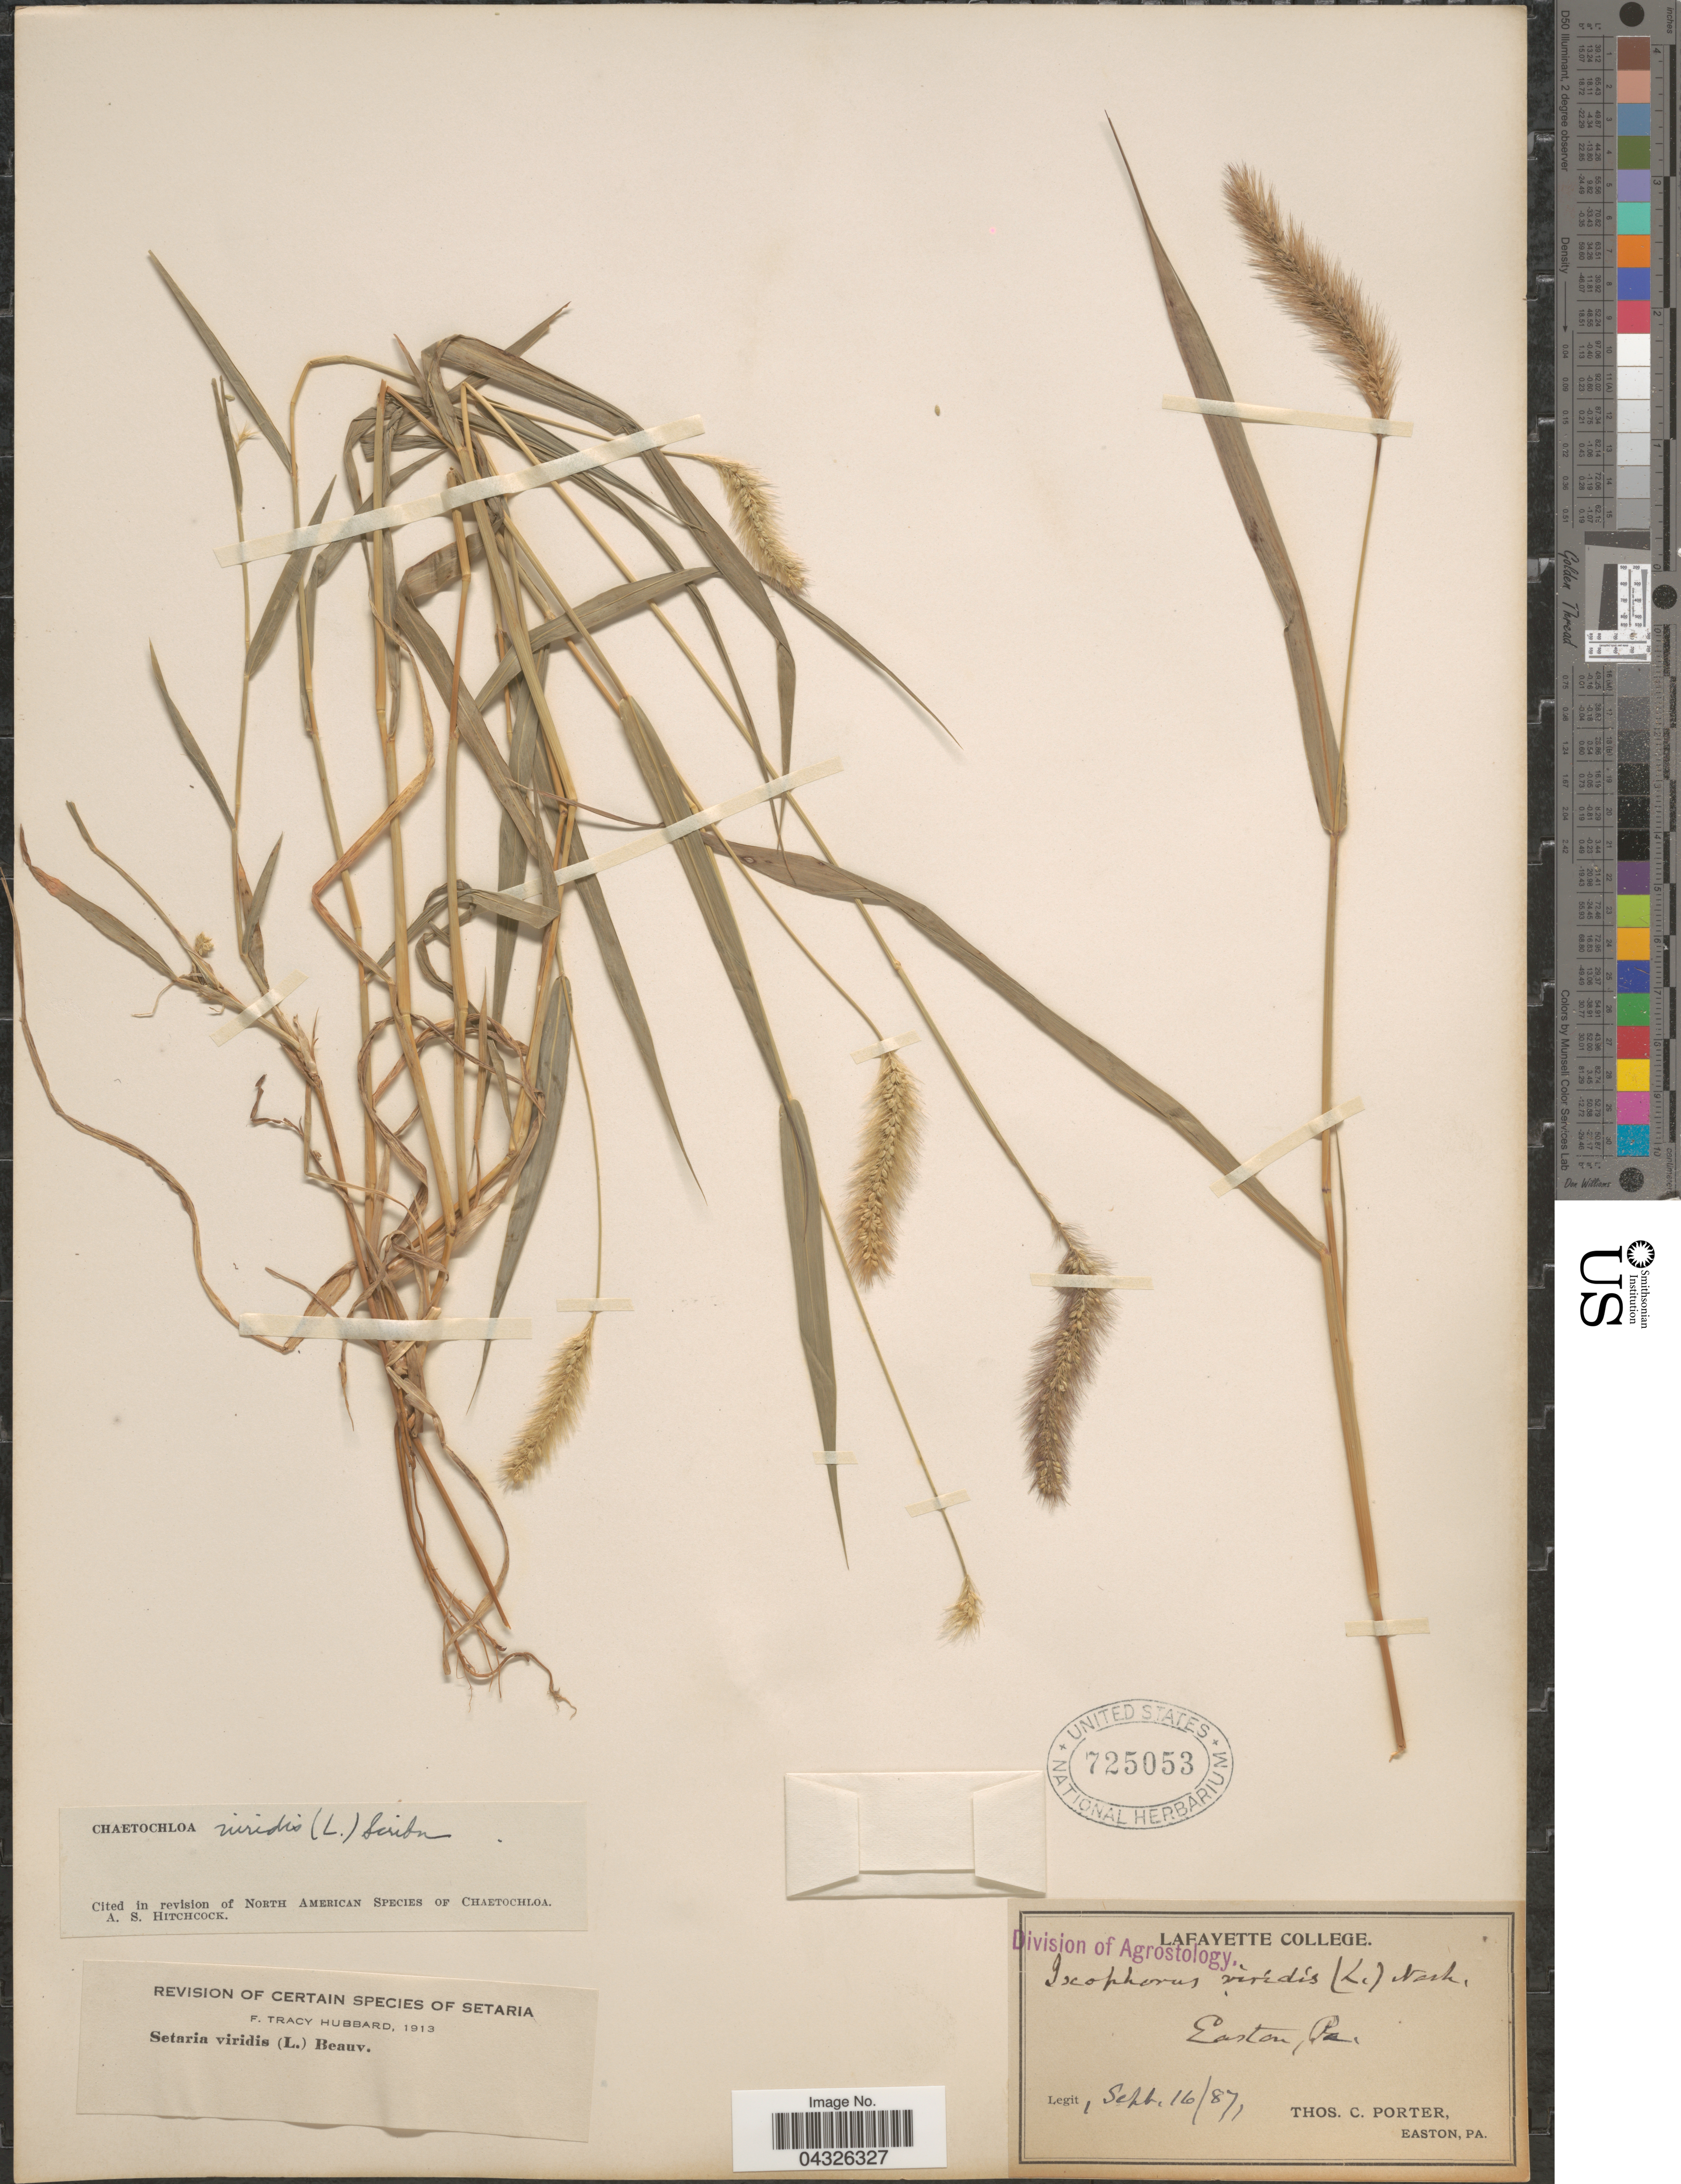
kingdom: Plantae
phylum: Tracheophyta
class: Liliopsida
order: Poales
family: Poaceae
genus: Setaria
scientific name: Setaria viridis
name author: (L.) P. Beauv.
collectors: T. Porter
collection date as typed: Transcribed d/m/y: 16/9/87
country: United States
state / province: Pennsylvania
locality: Easton.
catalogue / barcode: US 725053